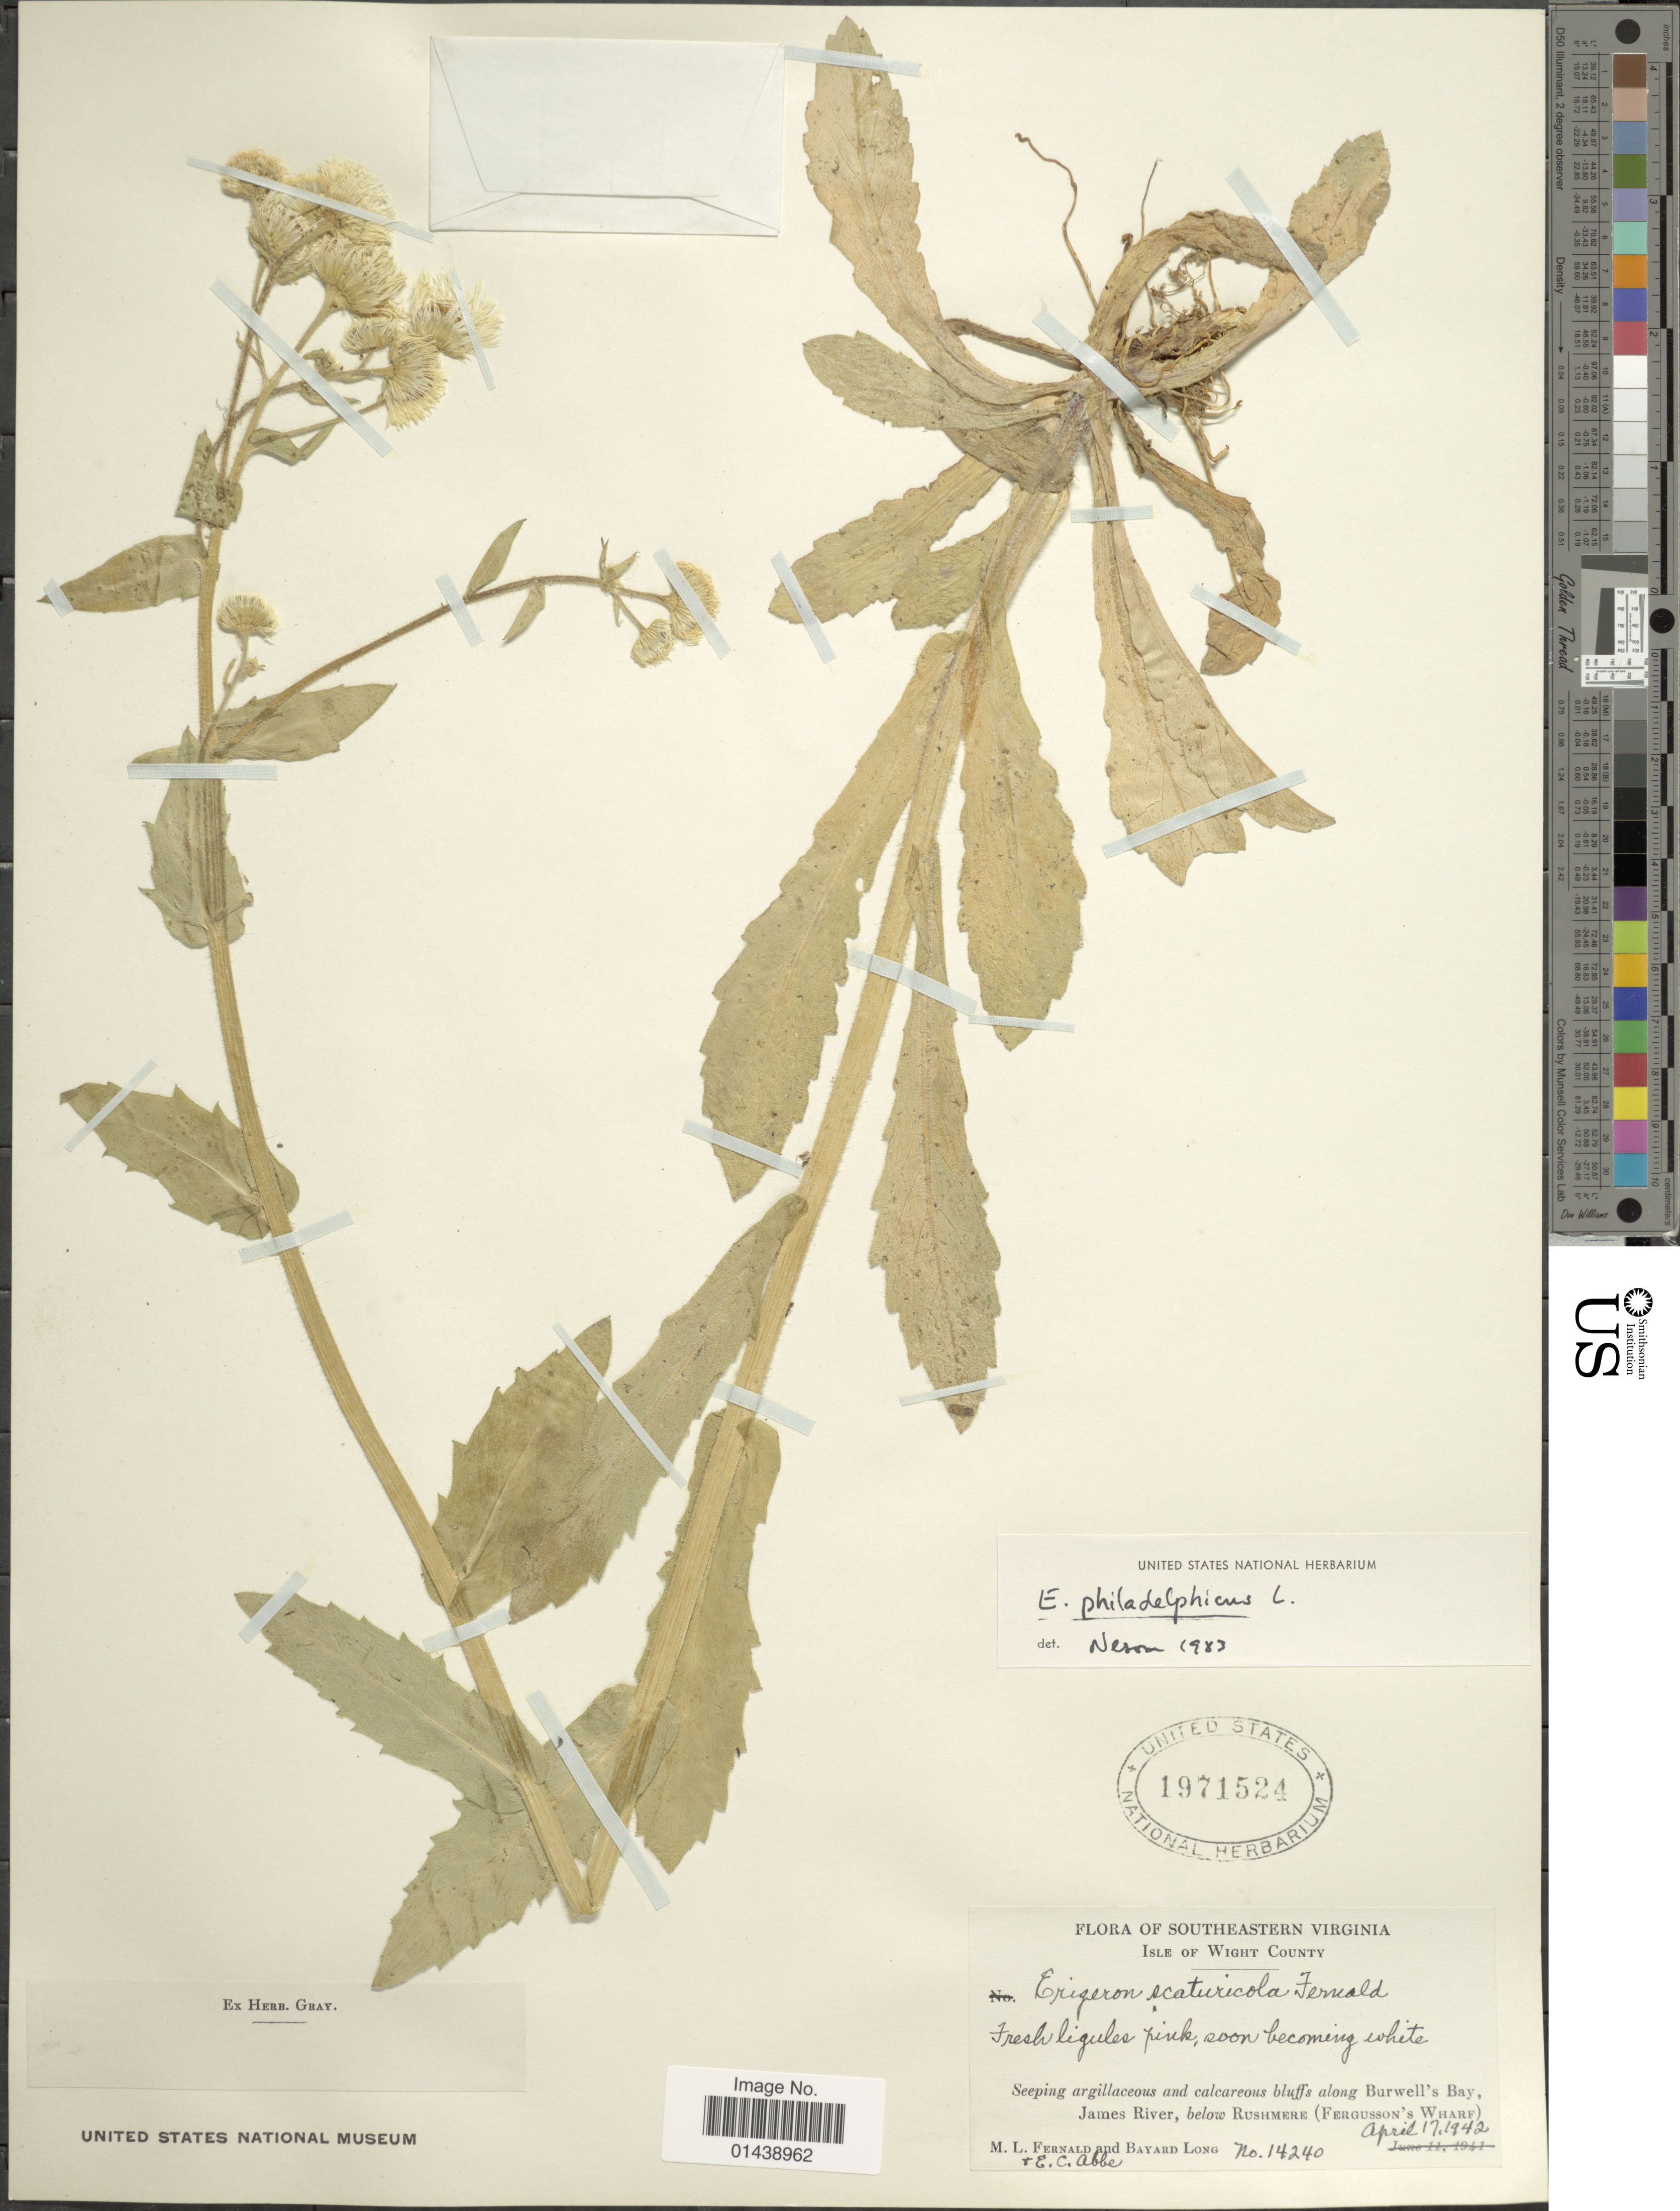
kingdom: Plantae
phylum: Tracheophyta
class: Magnoliopsida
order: Asterales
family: Asteraceae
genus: Erigeron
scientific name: Erigeron philadelphicus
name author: L.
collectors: M. L. Fernald, B. Long & E. C. Abbe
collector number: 14240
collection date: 1942-04-17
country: United States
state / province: Virginia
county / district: Isle of Wight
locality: Southeastern Virginia. Isle of Wight County. along Burwell's Bay, James River, below Rushmere (Fergusson's Wharf)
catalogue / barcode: US 1971524